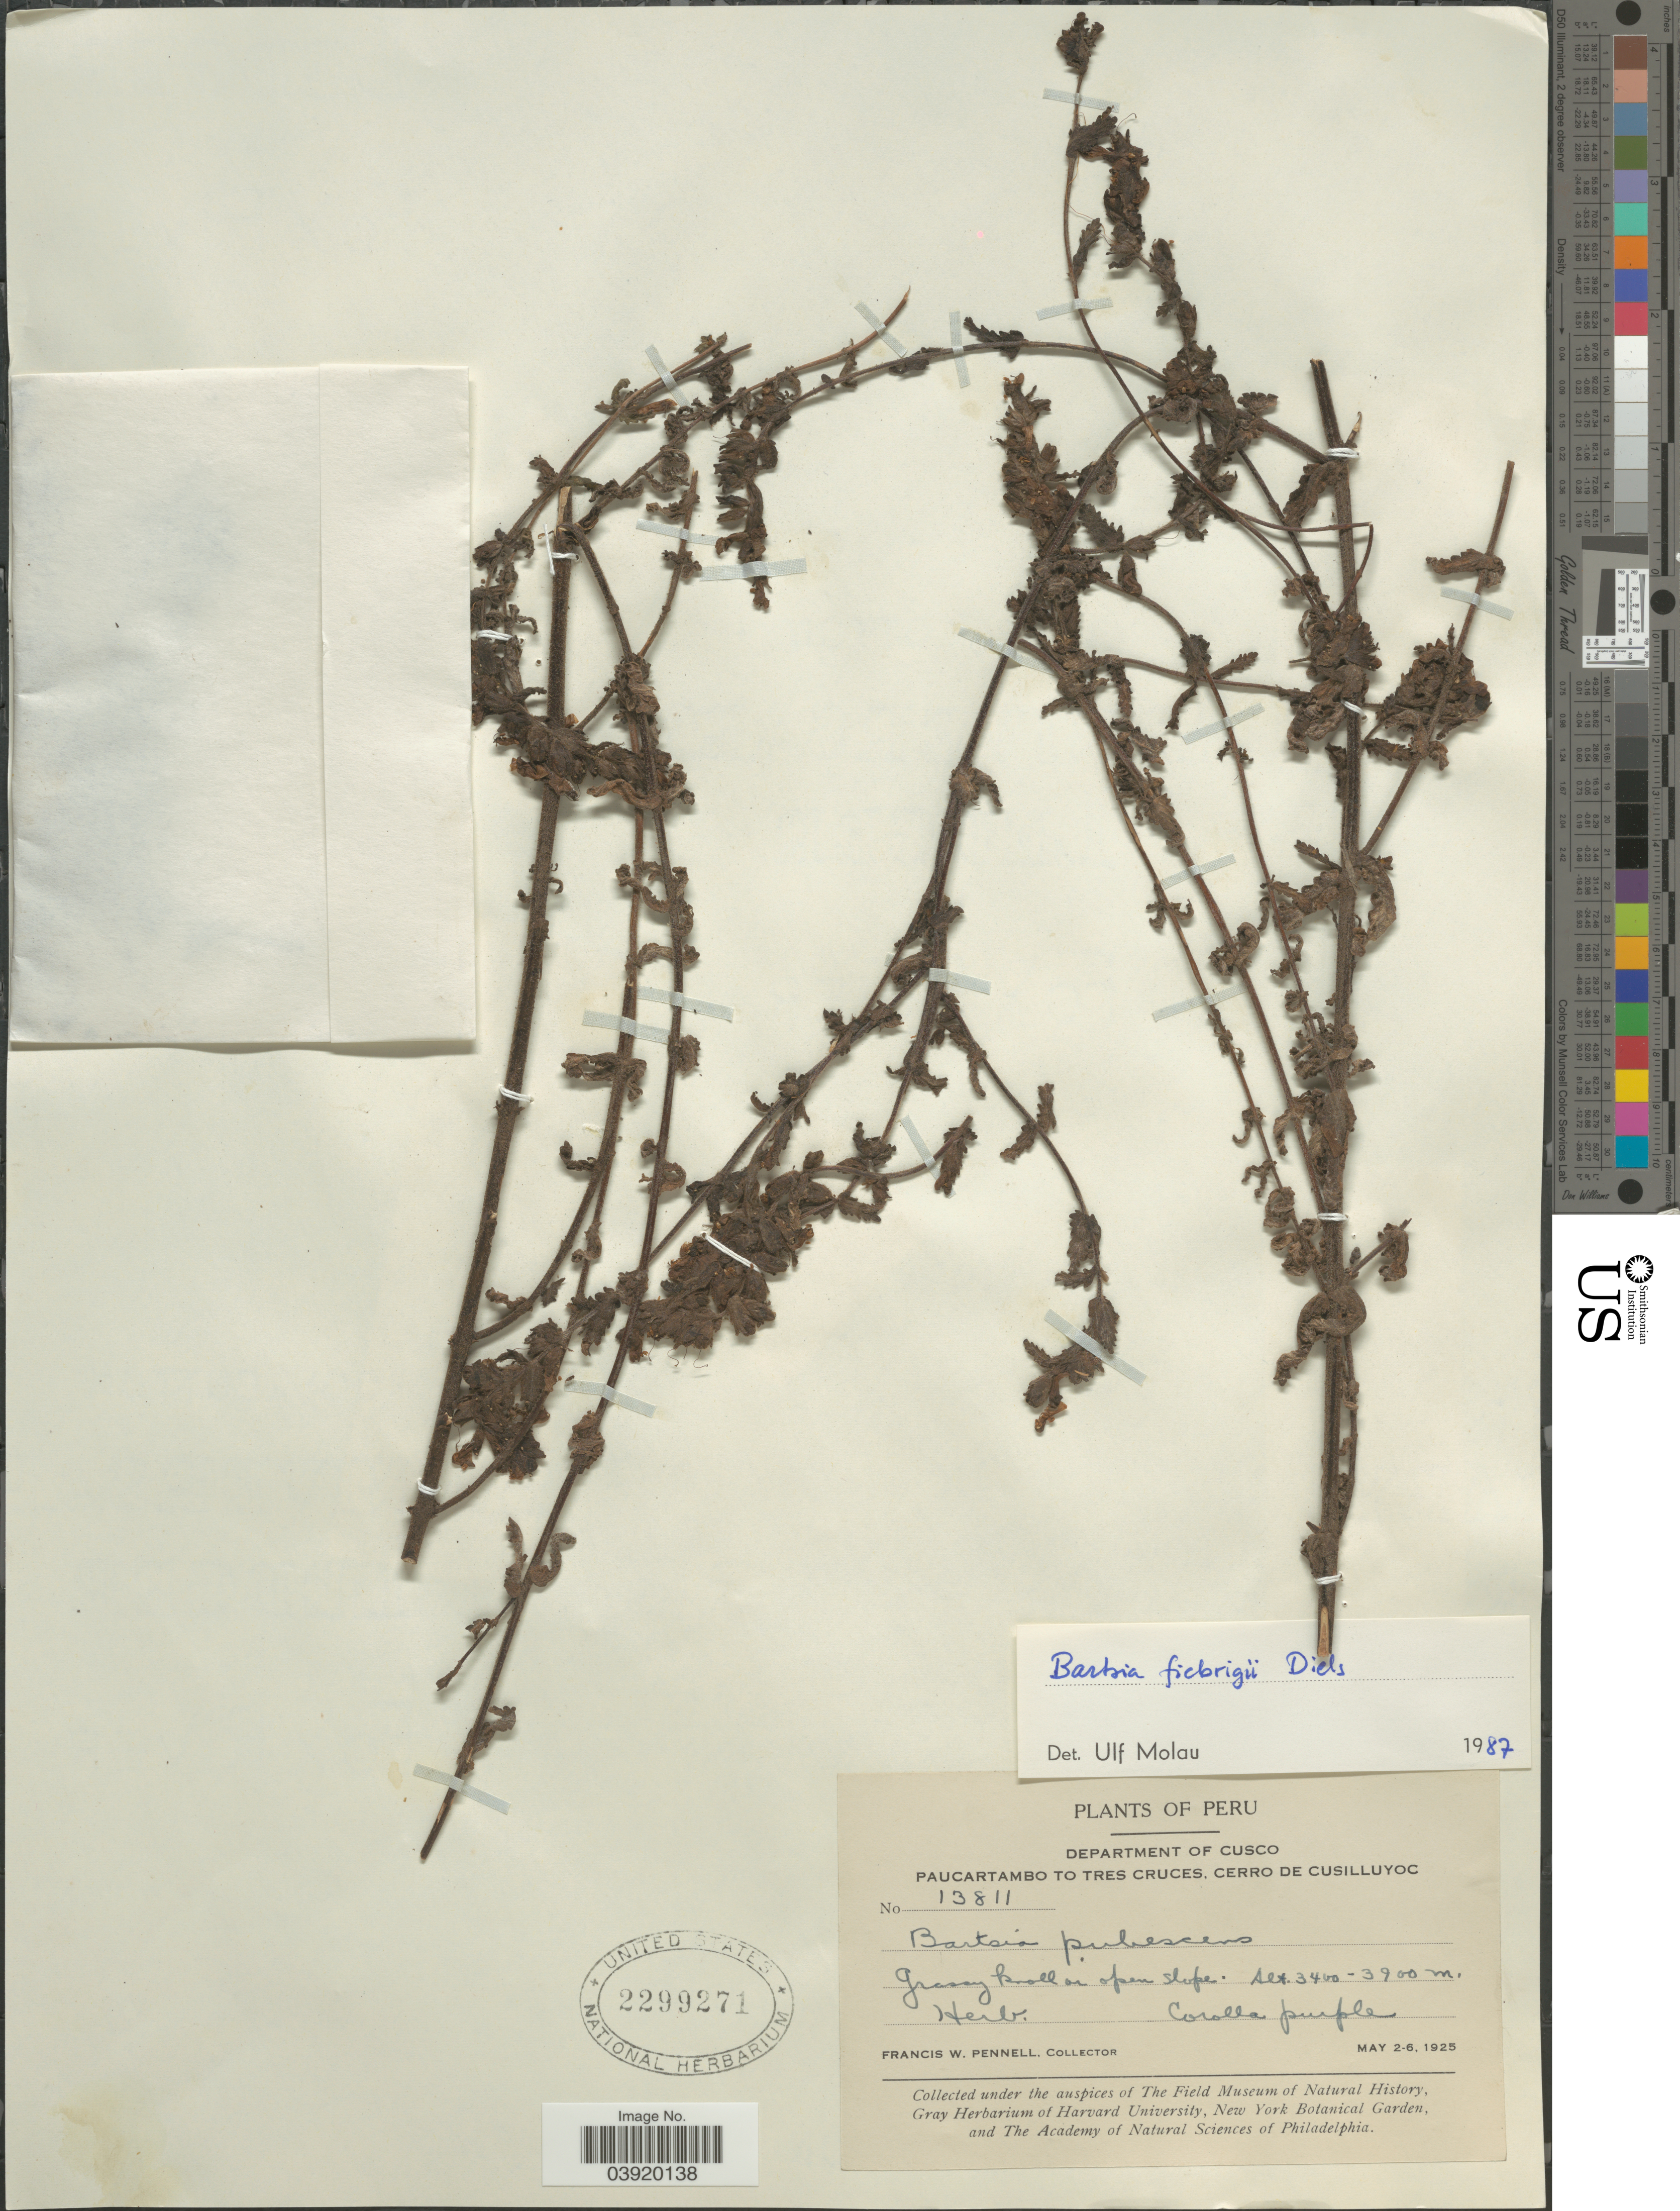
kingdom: Plantae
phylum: Tracheophyta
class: Magnoliopsida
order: Lamiales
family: Orobanchaceae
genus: Bartsia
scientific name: Bartsia fiebrigii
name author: Diels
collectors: F. W. Pennell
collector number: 13811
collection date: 1925-05-02/1925-05-06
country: Peru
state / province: Cusco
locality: Department of Cusco. Paucartambo to Tres Cruces, Cerro de Cusilluyoc.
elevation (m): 3400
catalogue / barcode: US 2299271